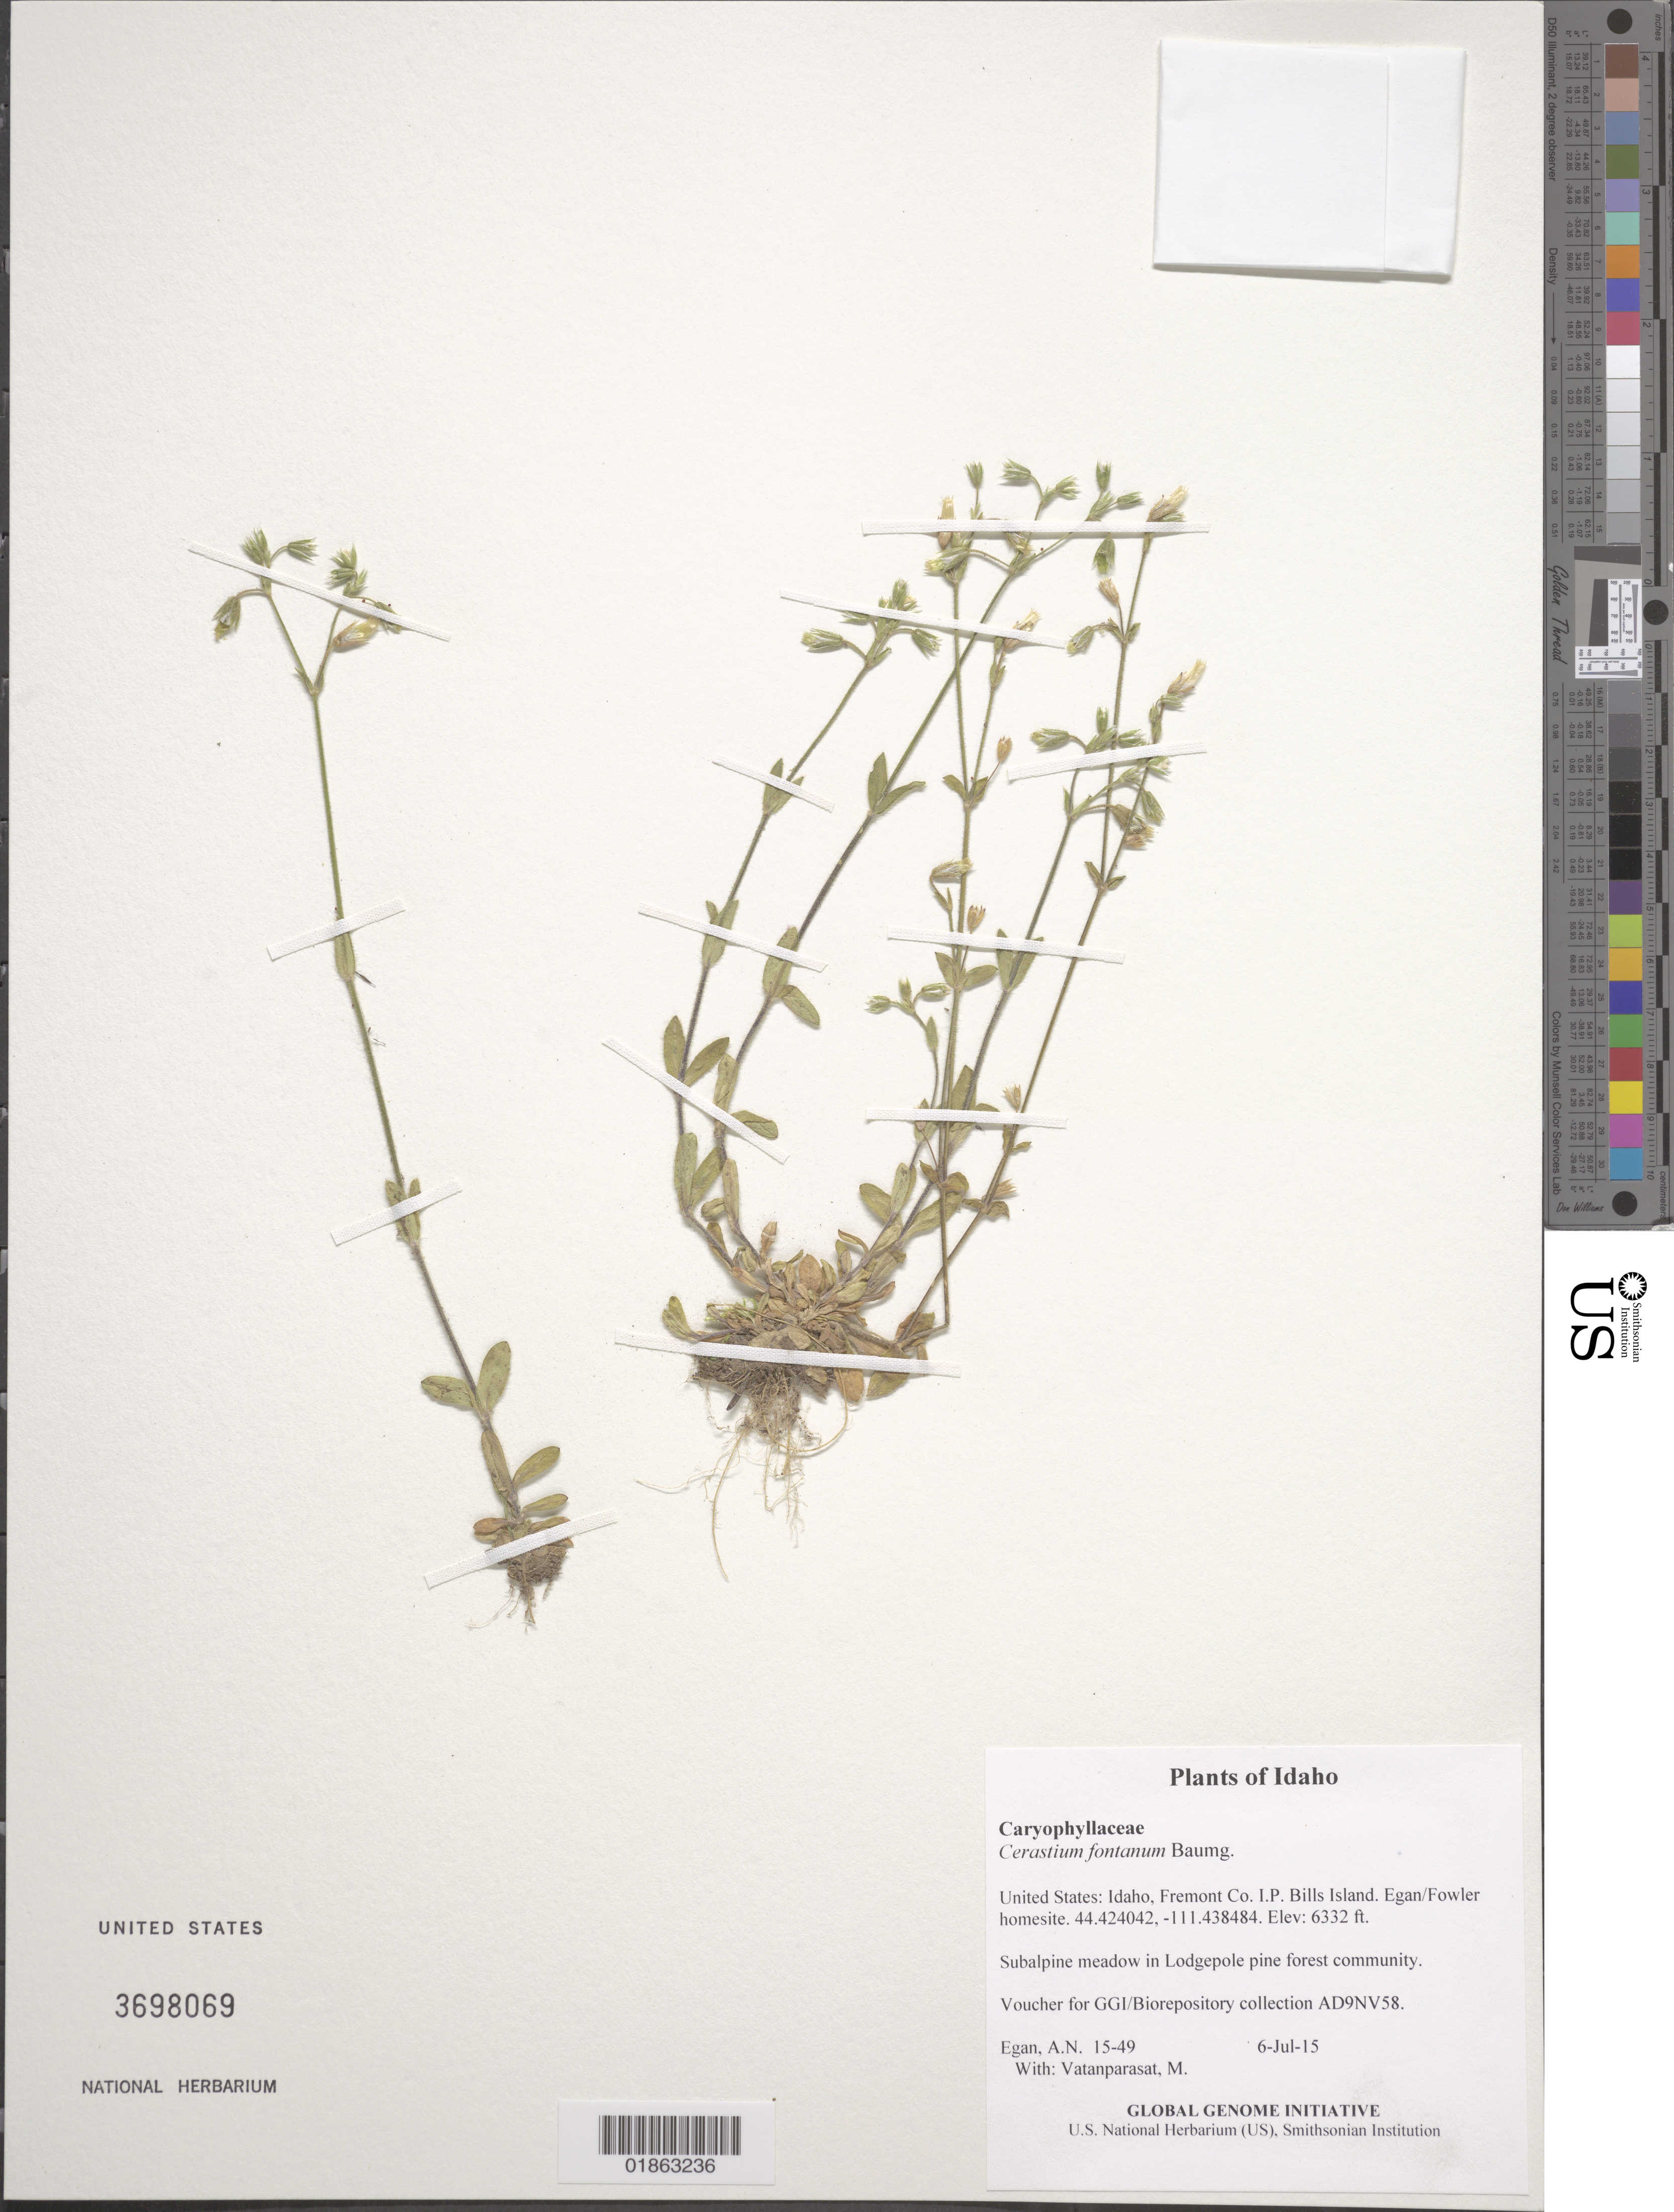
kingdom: Plantae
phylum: Tracheophyta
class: Magnoliopsida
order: Caryophyllales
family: Caryophyllaceae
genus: Cerastium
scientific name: Cerastium fontanum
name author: Baumg.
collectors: A. N. Egan & M. Vatanparasat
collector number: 15-49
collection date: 2015-07-06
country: United States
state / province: Idaho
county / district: Fremont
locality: I.P. Bills Island. Egan/Fowler homesite.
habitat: Subalpine meadow in Lodgepole pine forest community.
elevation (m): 1930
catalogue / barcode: US 3698069